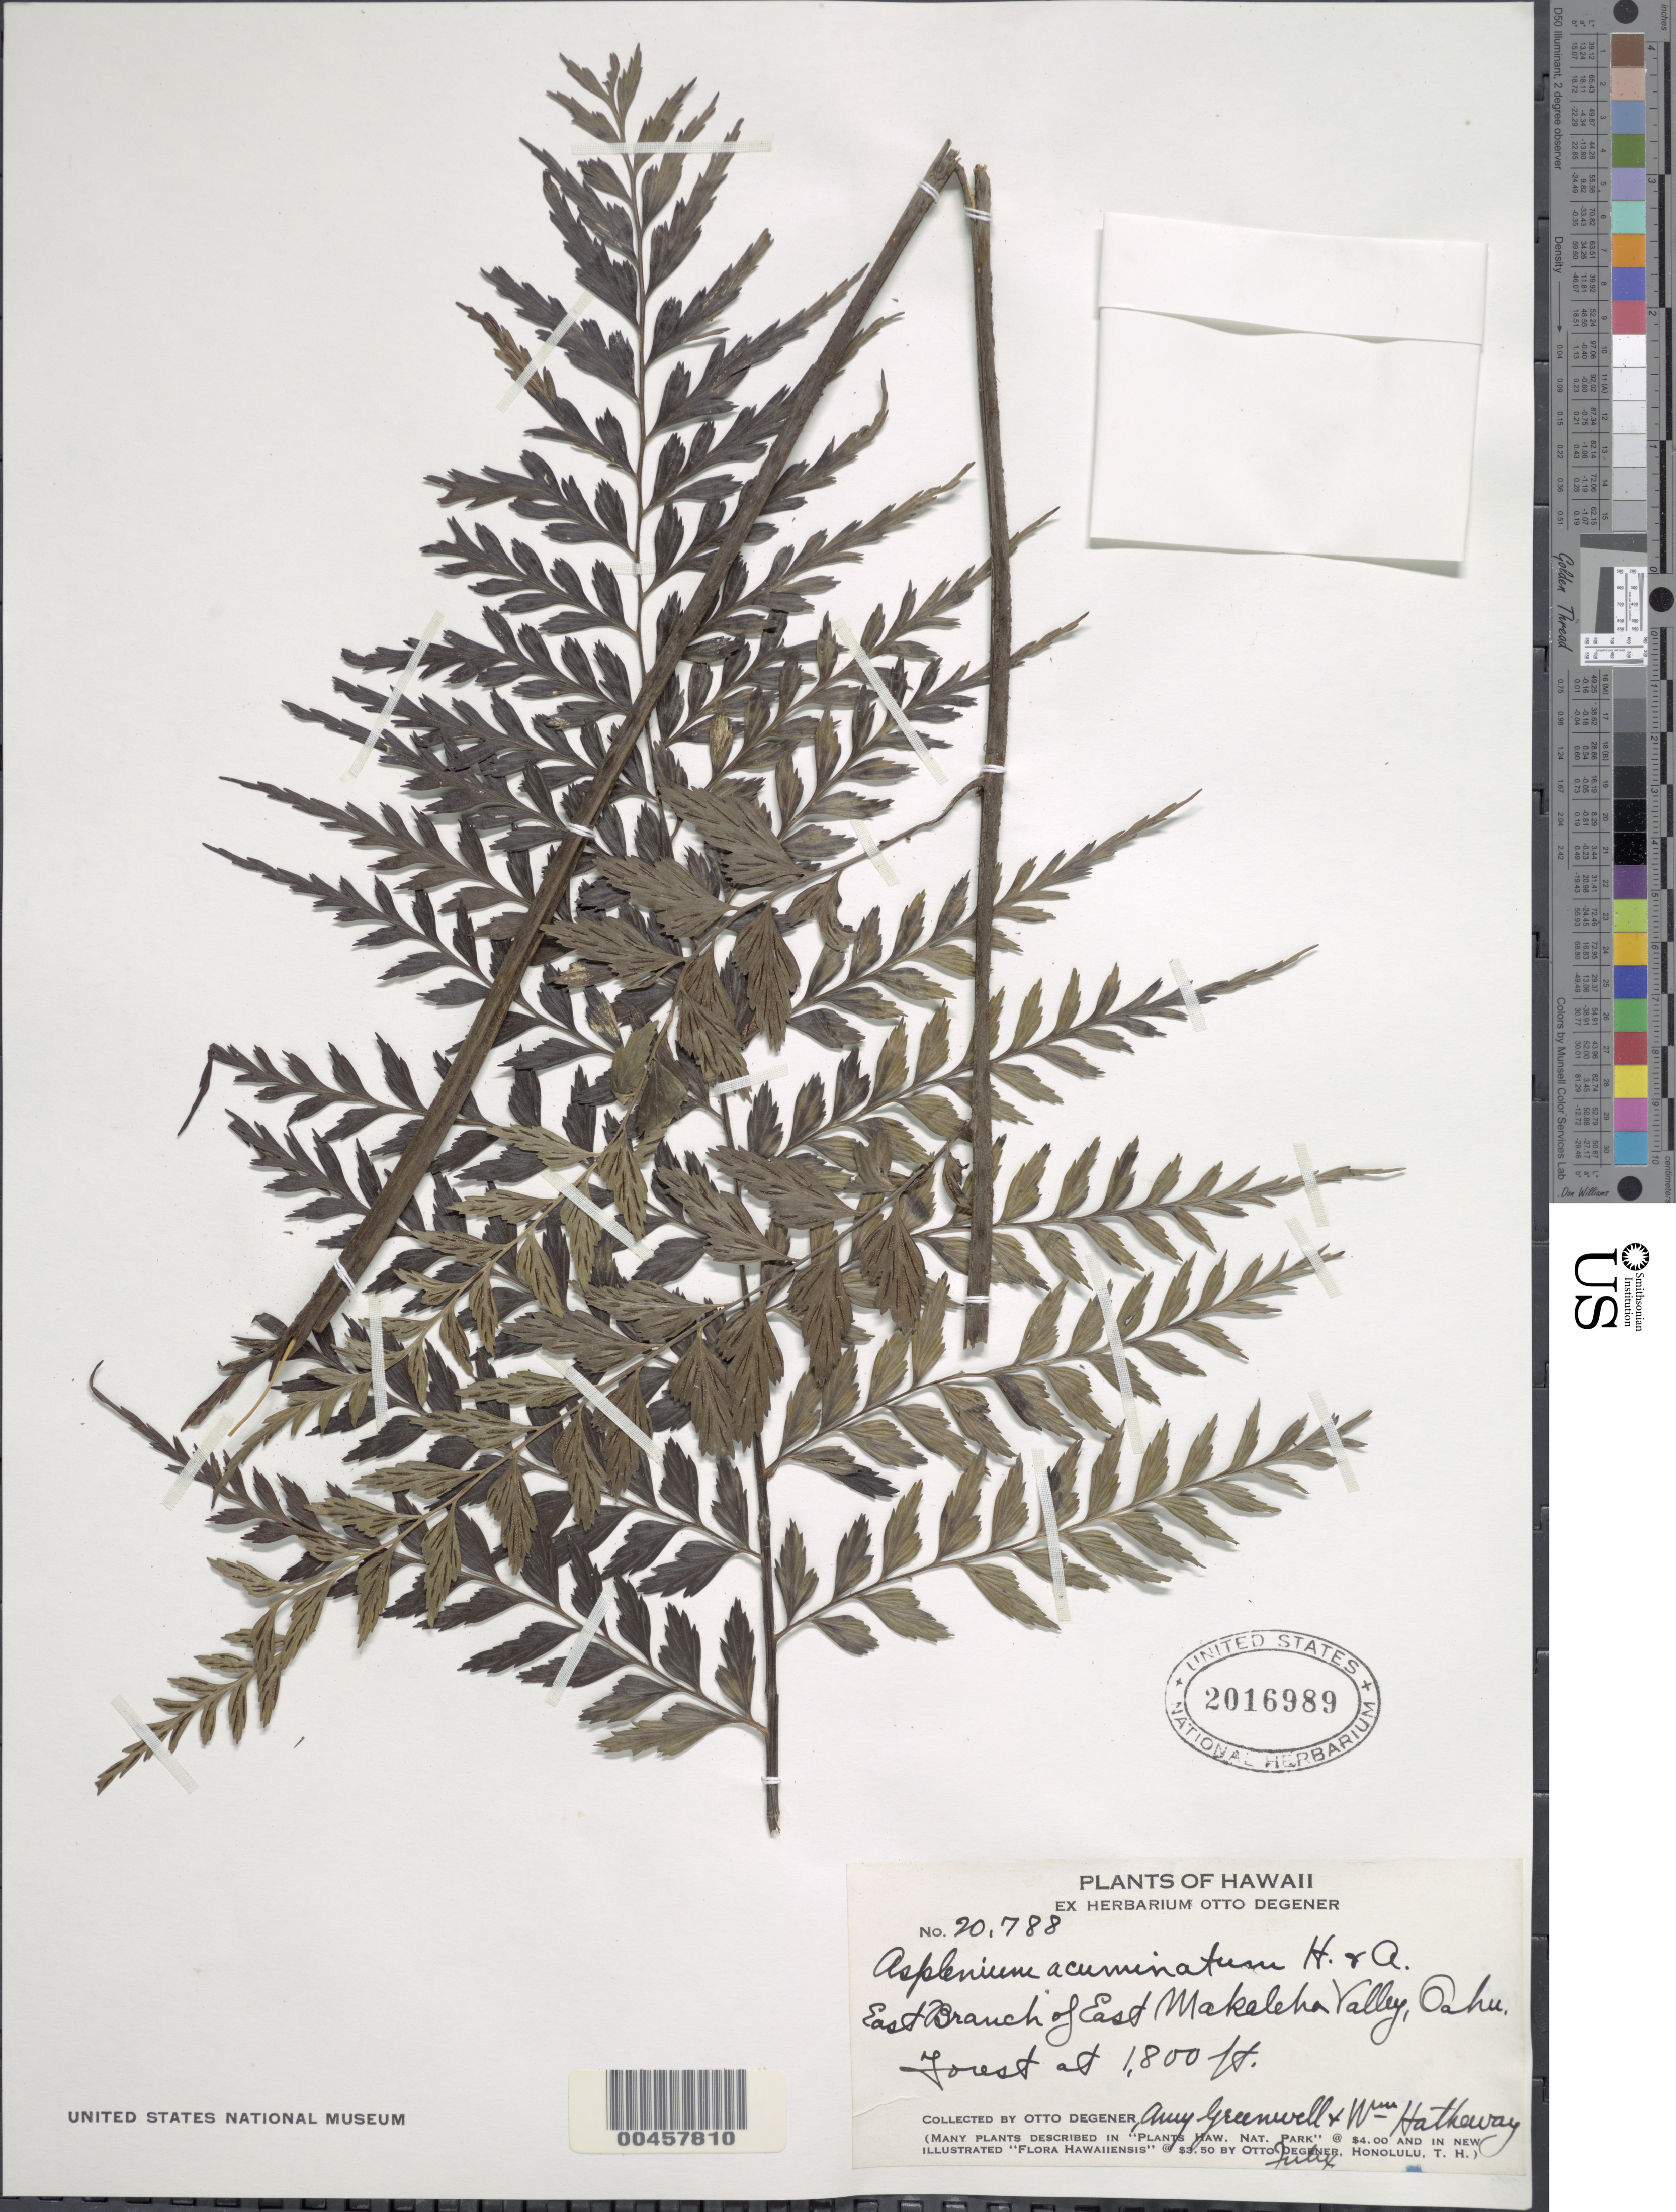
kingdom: Plantae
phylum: Tracheophyta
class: Polypodiopsida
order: Polypodiales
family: Aspleniaceae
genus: Asplenium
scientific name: Asplenium acuminatum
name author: Hook. & Arn.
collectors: O. Degener, A. B. Greenwell & W. Hatheway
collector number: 20788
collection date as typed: Jul 19??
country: United States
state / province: Hawaii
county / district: Honolulu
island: Oahu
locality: East Branch of East Makaleha Valley, Oahu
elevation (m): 549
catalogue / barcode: US 2016989